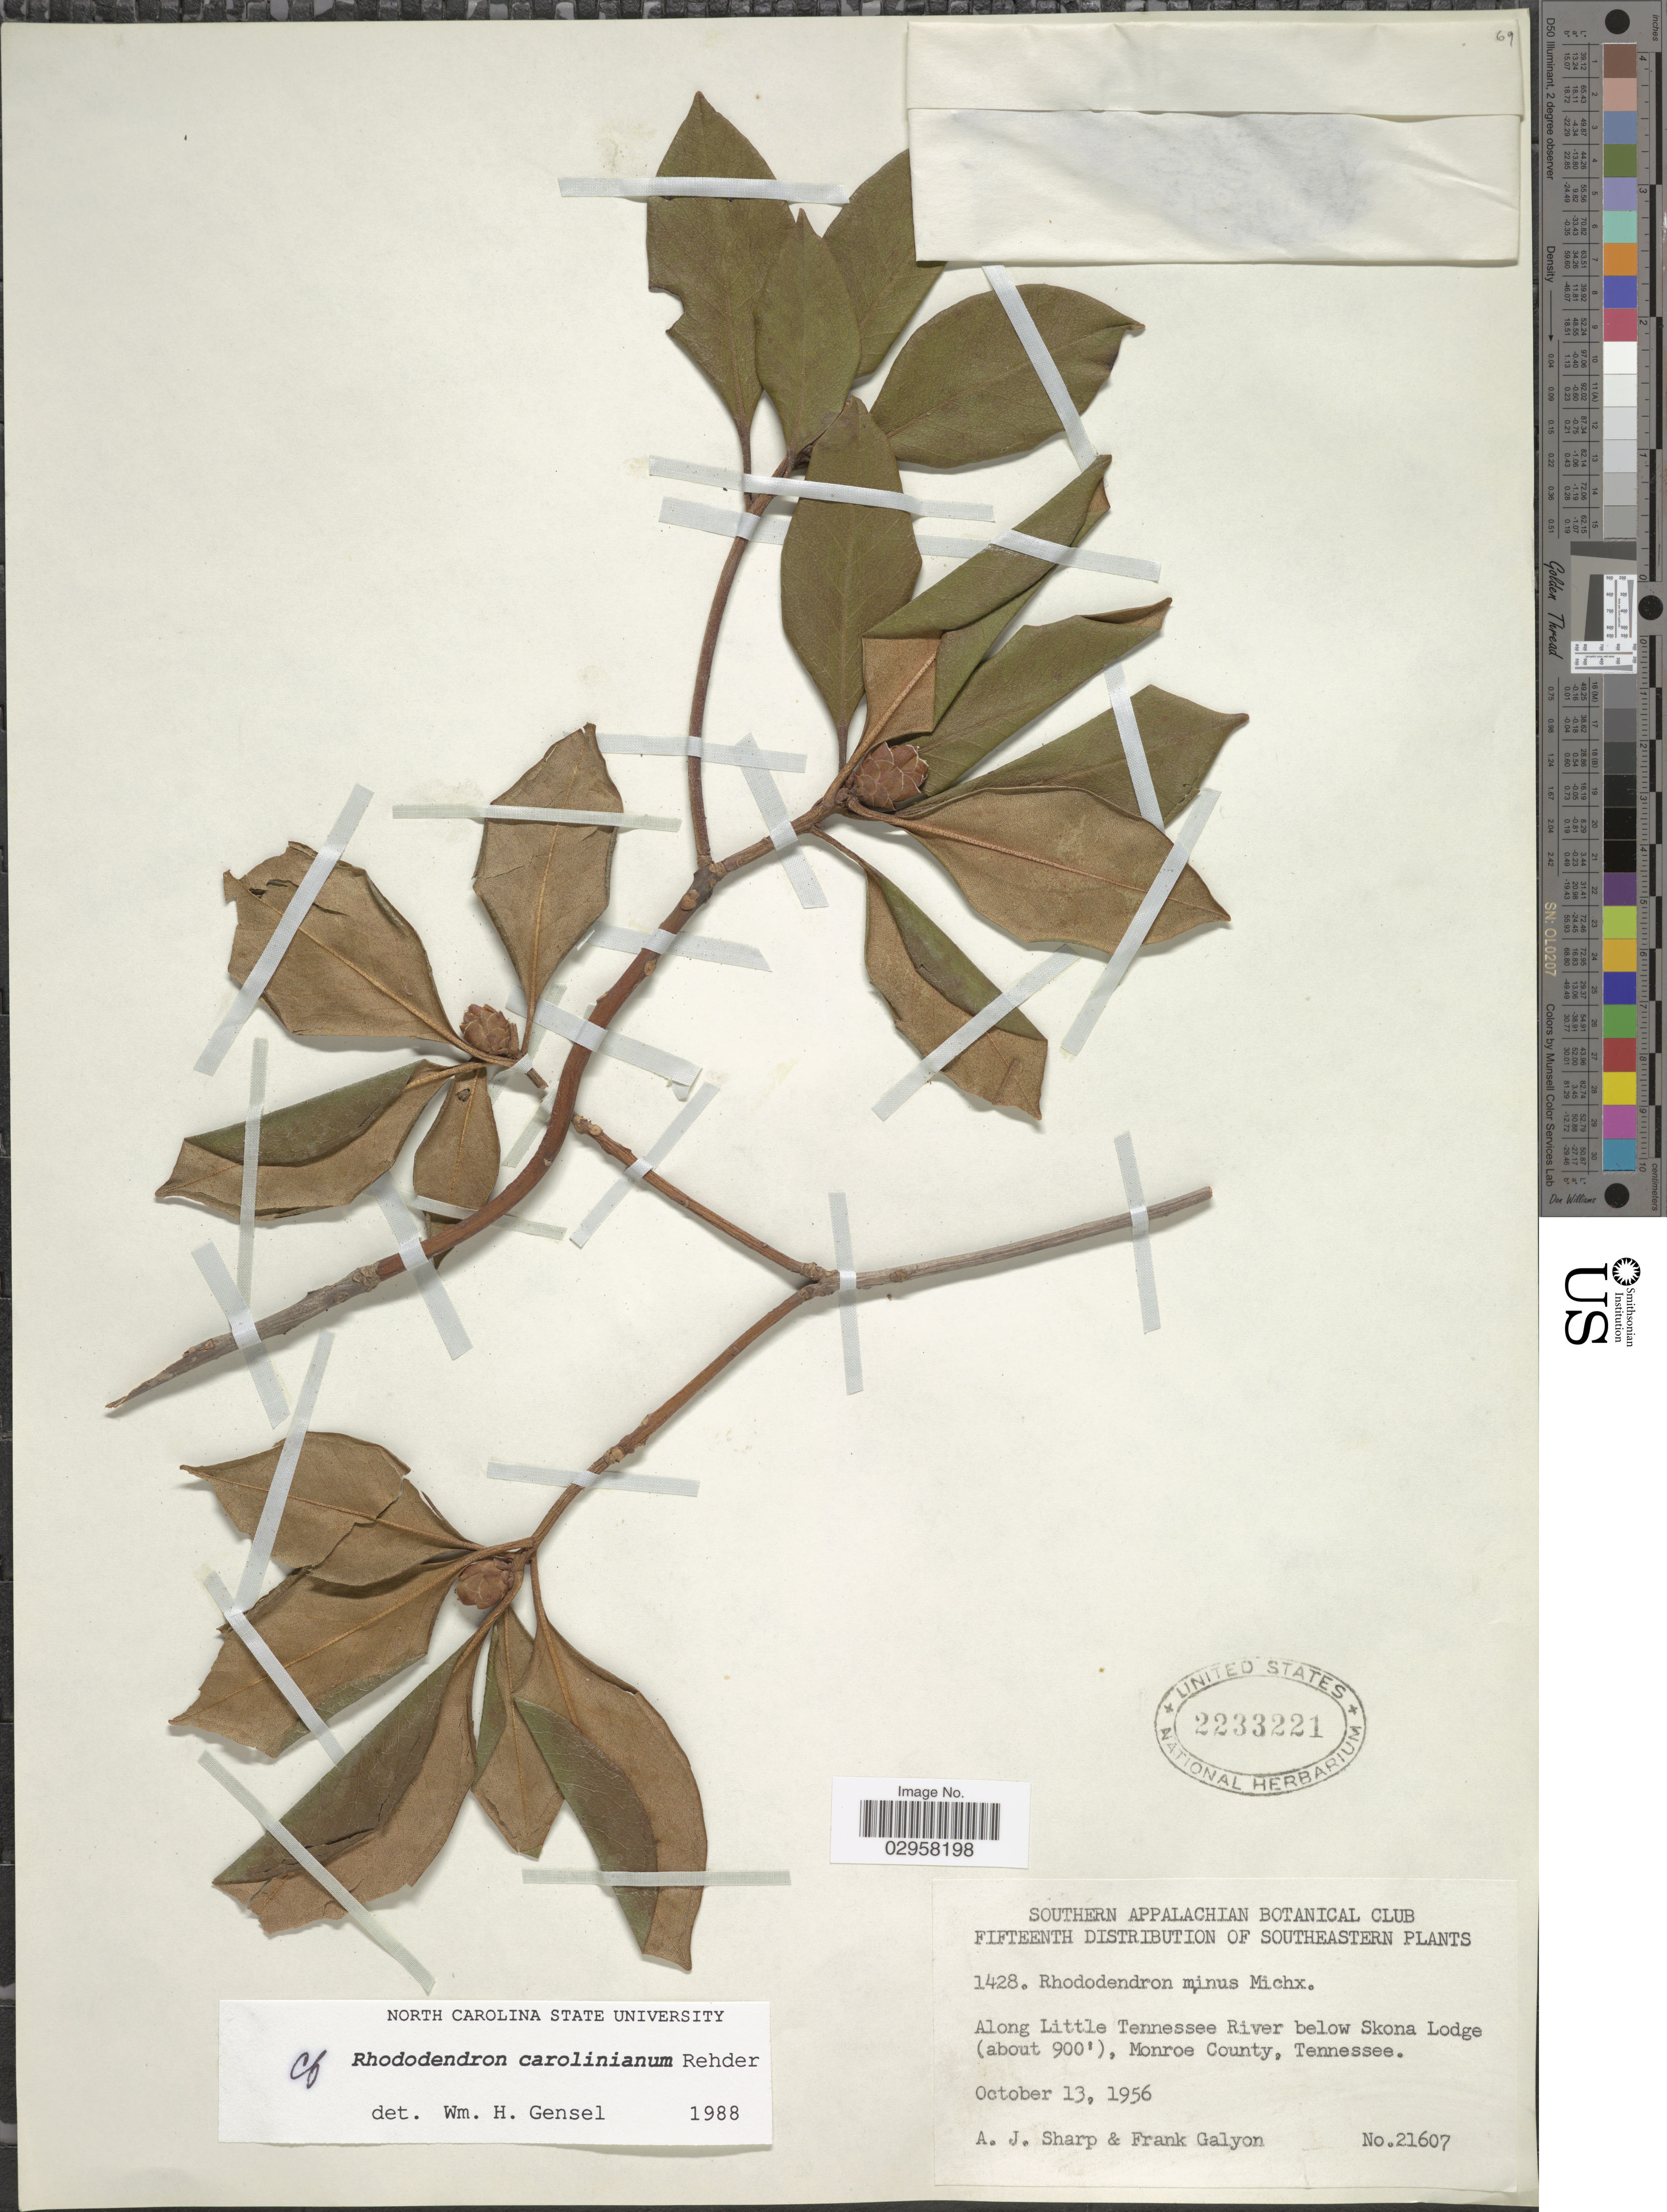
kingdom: Plantae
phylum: Tracheophyta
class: Magnoliopsida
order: Ericales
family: Ericaceae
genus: Rhododendron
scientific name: Rhododendron carolinianum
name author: Rehder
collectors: A. J. Sharp & F. Galyon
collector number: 21607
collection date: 1956-10-13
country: United States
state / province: Tennessee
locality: Along Little Tennessee River below Skona Lodge, Monroe County.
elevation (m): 274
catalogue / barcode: US 2233221